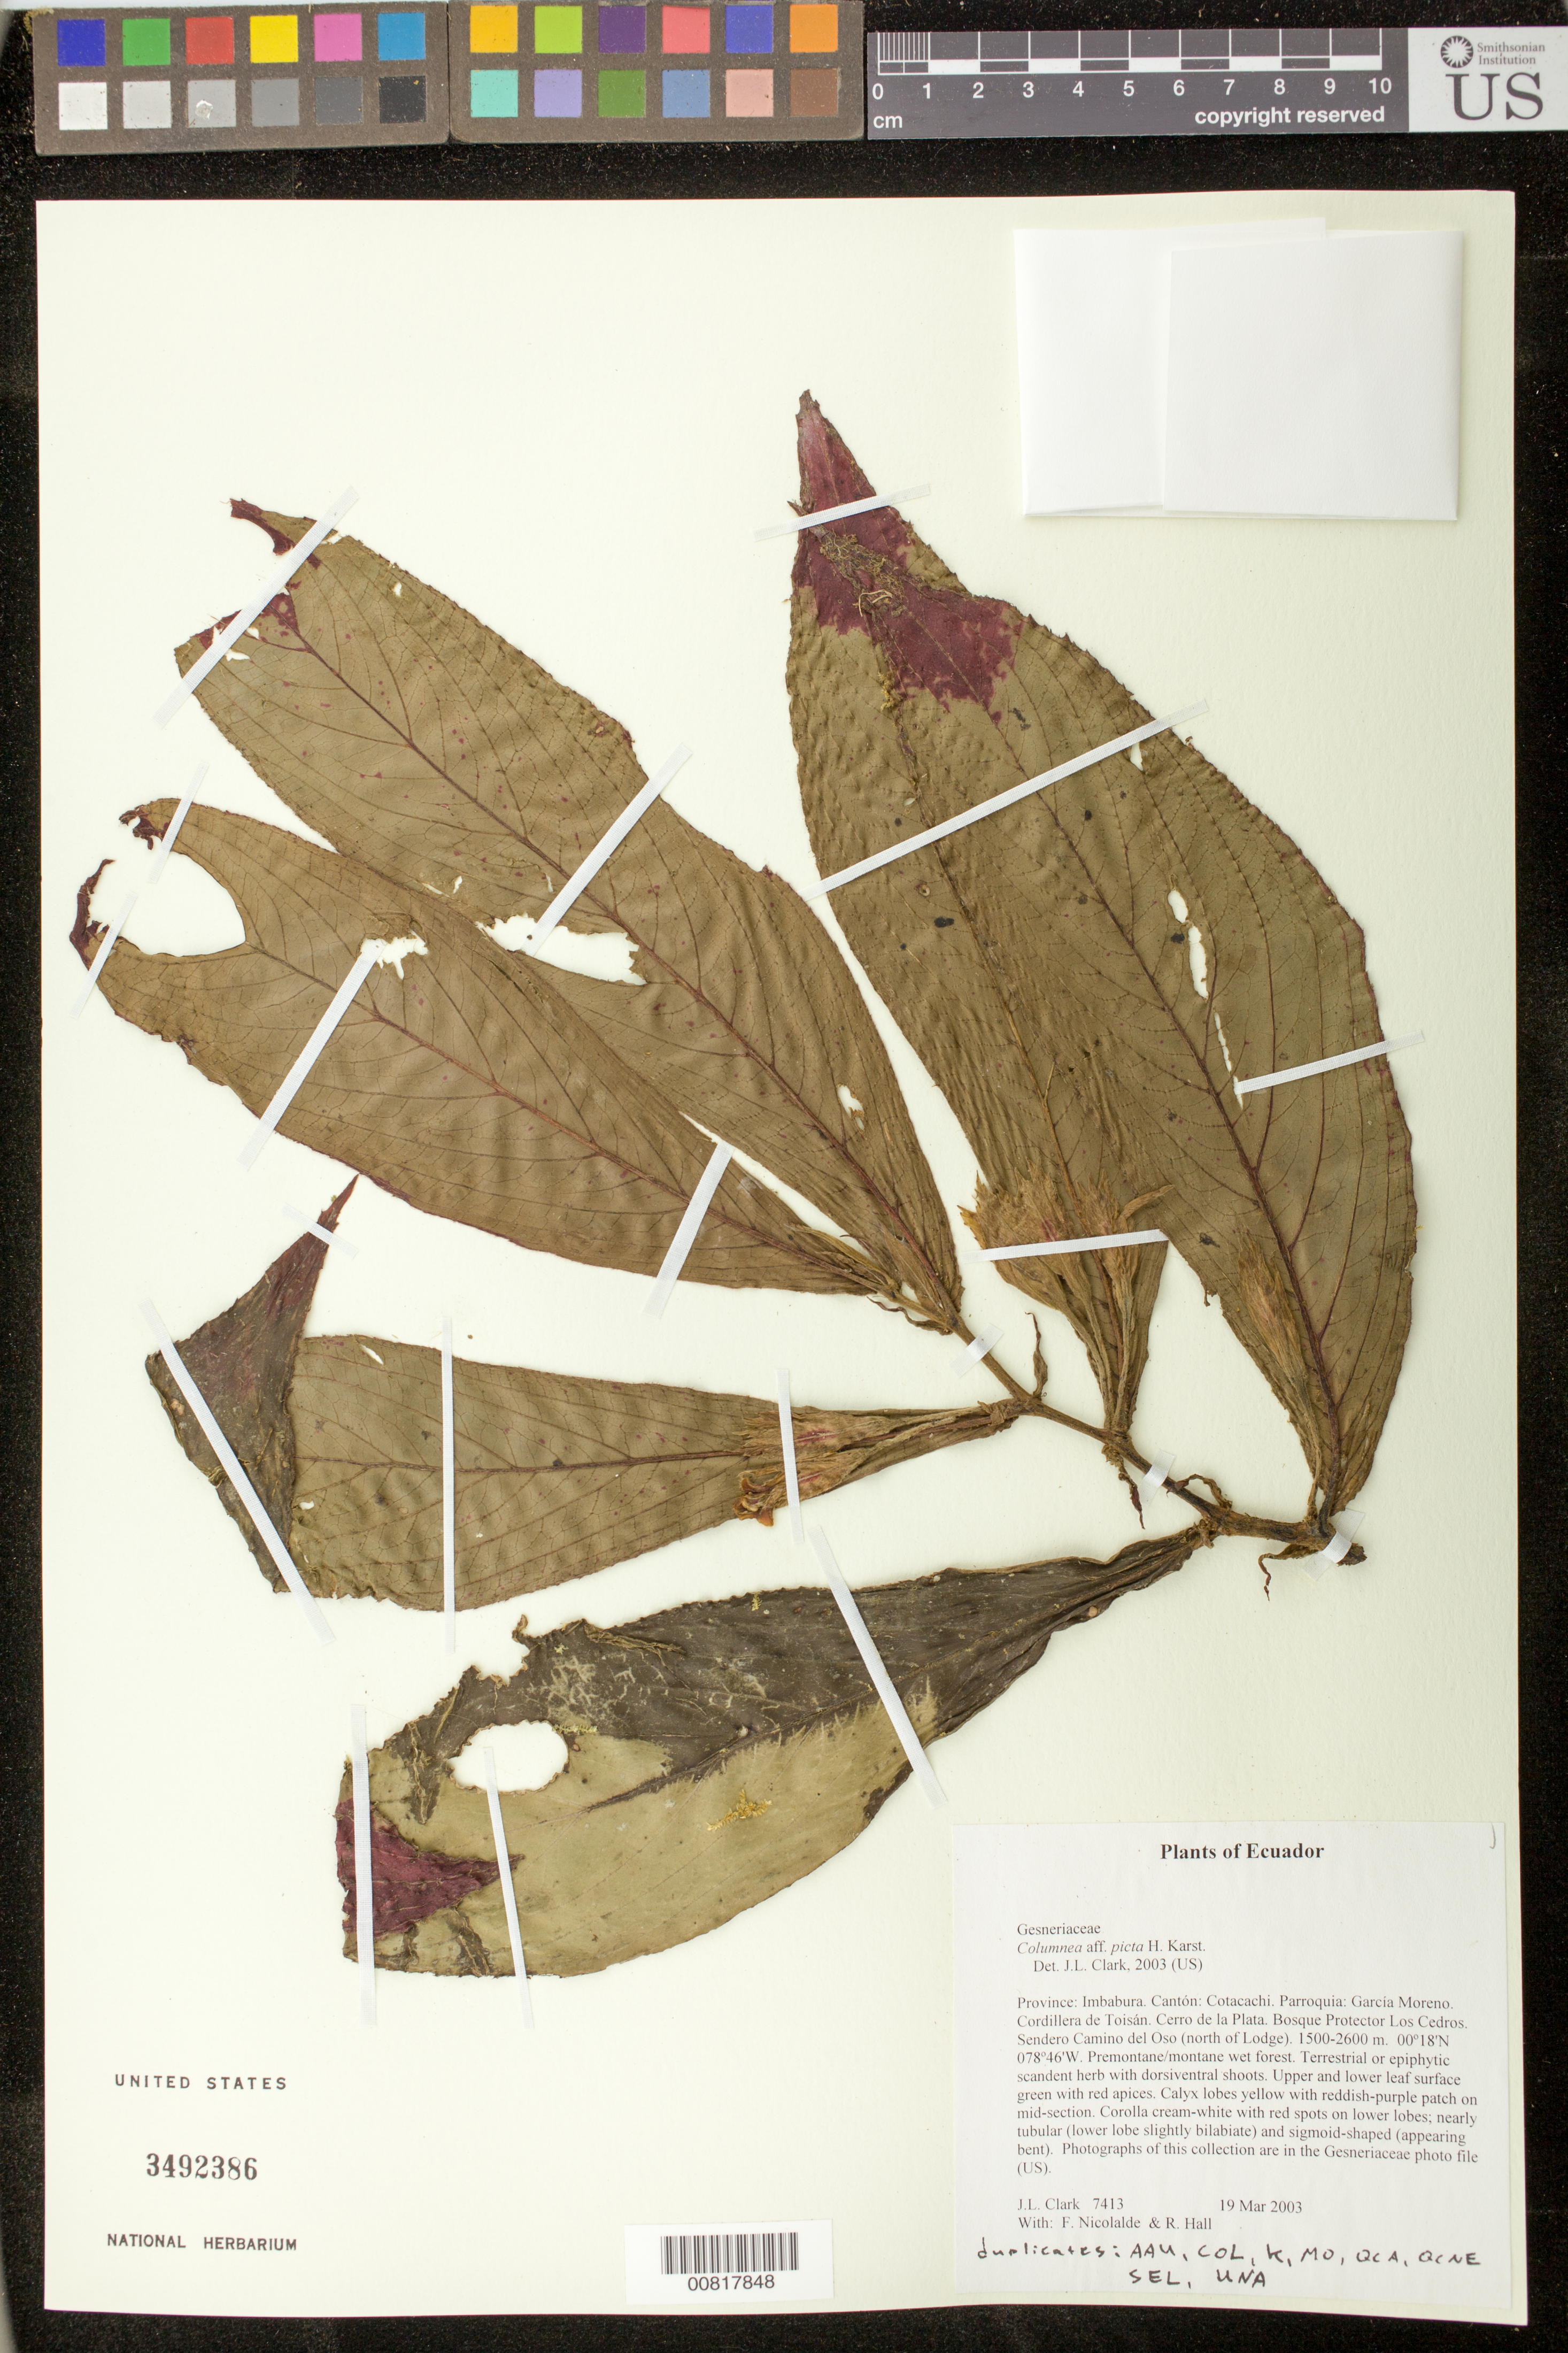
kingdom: Plantae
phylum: Tracheophyta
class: Magnoliopsida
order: Lamiales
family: Gesneriaceae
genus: Columnea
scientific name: Columnea angulata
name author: J.L. Clark & Tobar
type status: Holotype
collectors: J. L. Clark, F. Nicolalde & R. Hall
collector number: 7413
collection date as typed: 19 Mar 2003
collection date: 2003-03-19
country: Ecuador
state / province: Imbabura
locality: Cotacachi. Parroquia: García Moreno. Cordillera de Toisán. Cerro de la Plata. Bosque Protector Los Cedros. Sendero Camino del Oso (north of Lodge).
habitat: Premontane/montane wet forest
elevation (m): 1500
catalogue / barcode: US 3492386